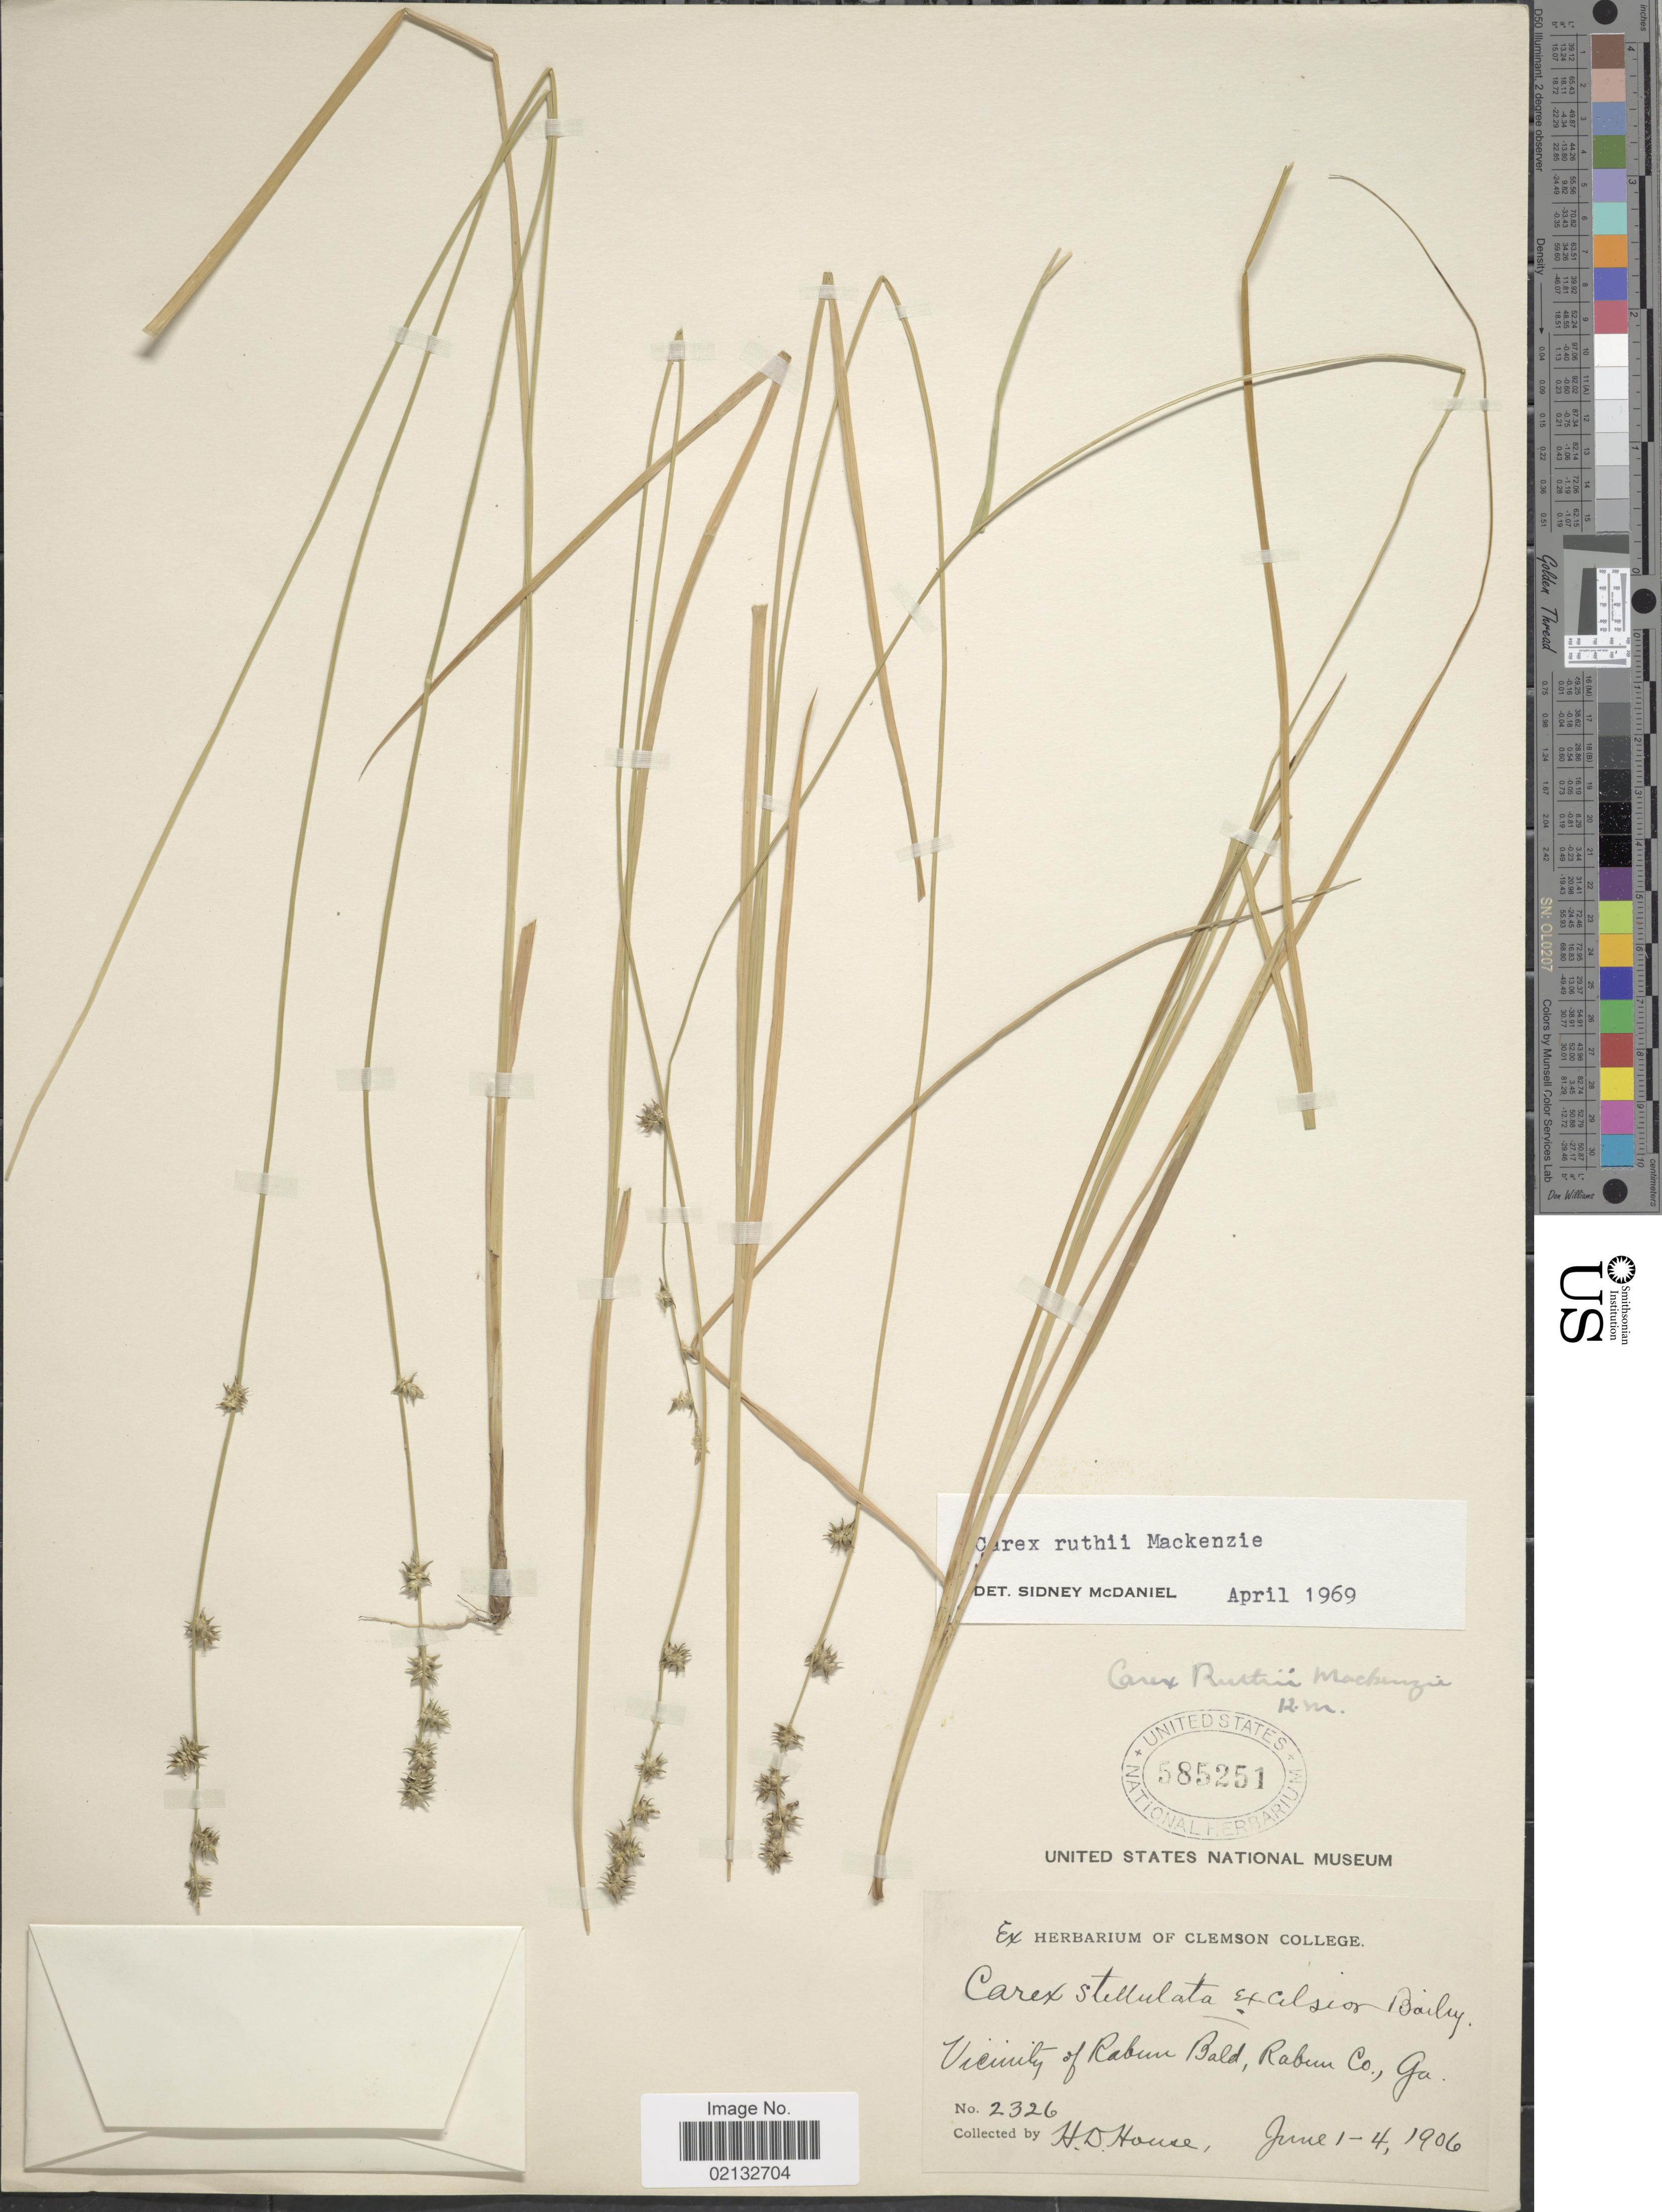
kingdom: Plantae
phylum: Tracheophyta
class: Liliopsida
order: Poales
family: Cyperaceae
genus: Carex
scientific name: Carex ruthii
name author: Mack.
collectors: H. D. House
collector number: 2326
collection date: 1906-06-01/1906-06-04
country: United States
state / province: Georgia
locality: Vicinity of Rabun Bald, Rabun Co.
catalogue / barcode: US 585251